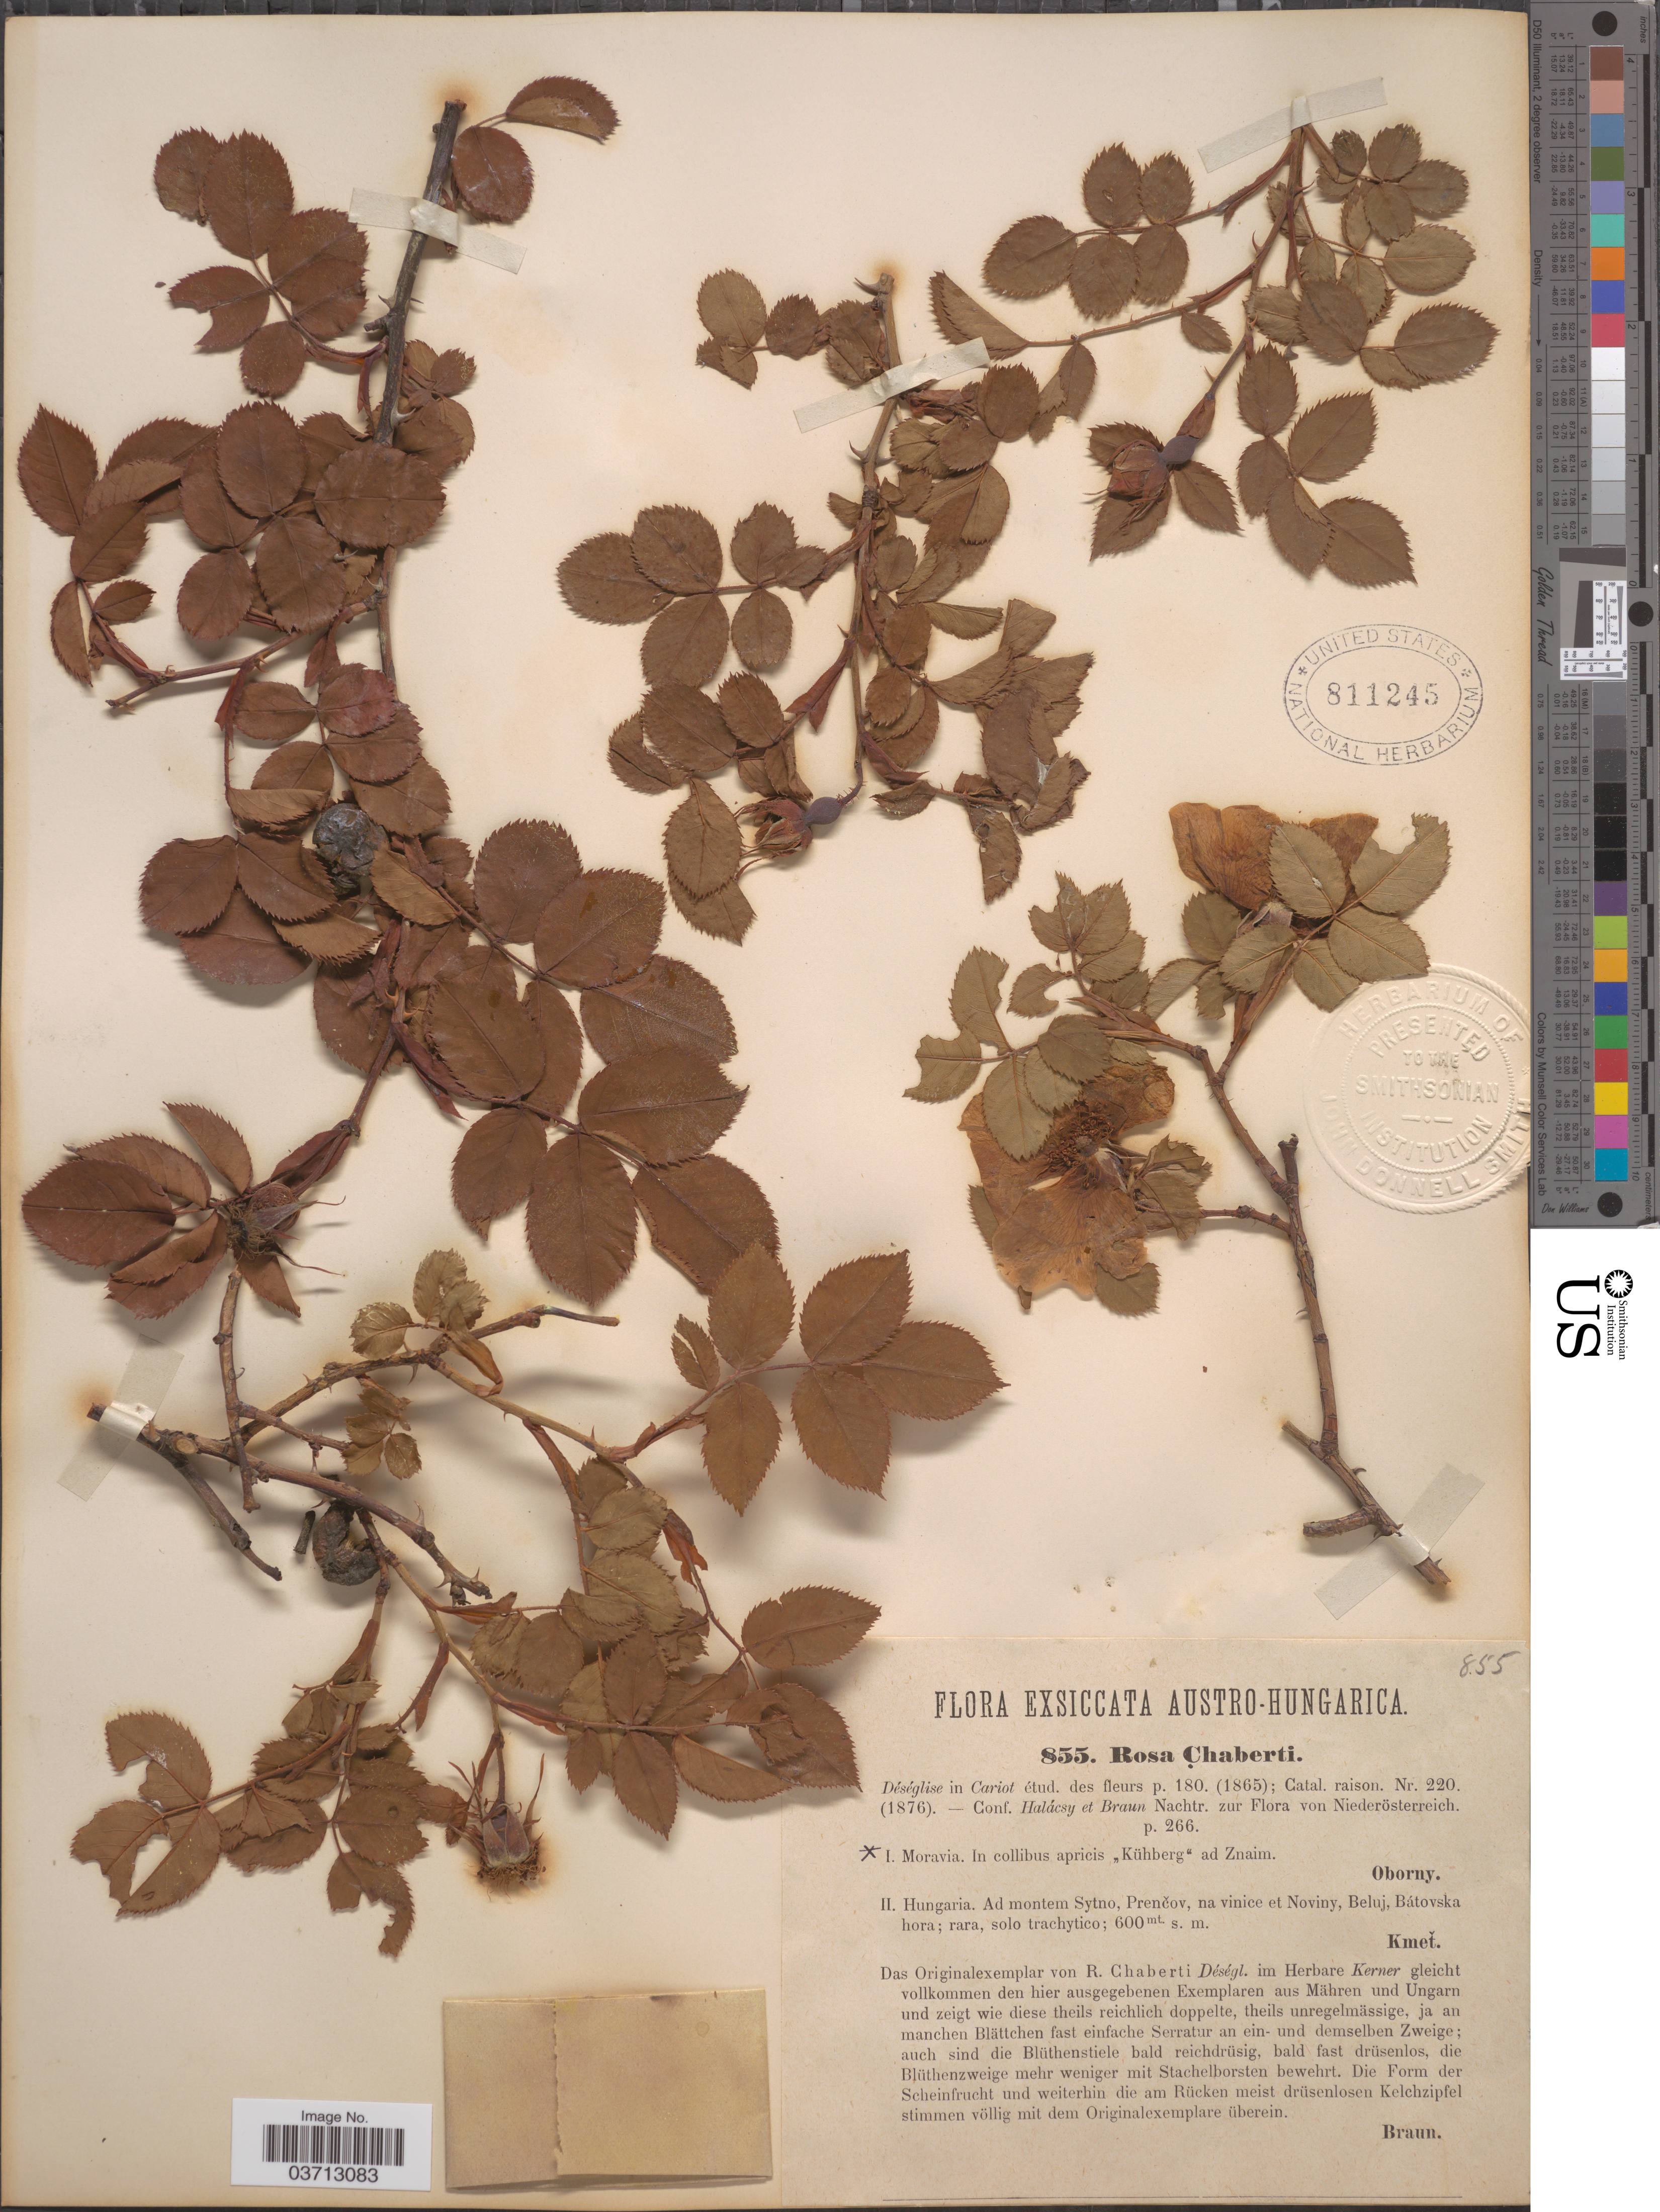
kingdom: Plantae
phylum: Tracheophyta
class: Magnoliopsida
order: Rosales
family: Rosaceae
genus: Rosa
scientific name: Rosa chabertii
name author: Déségl.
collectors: Oborny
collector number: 855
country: Czechia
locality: Austro-Hungarica. Moravia. In collibus apricis "Kühberg" ad Znaim.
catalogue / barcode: US 811245